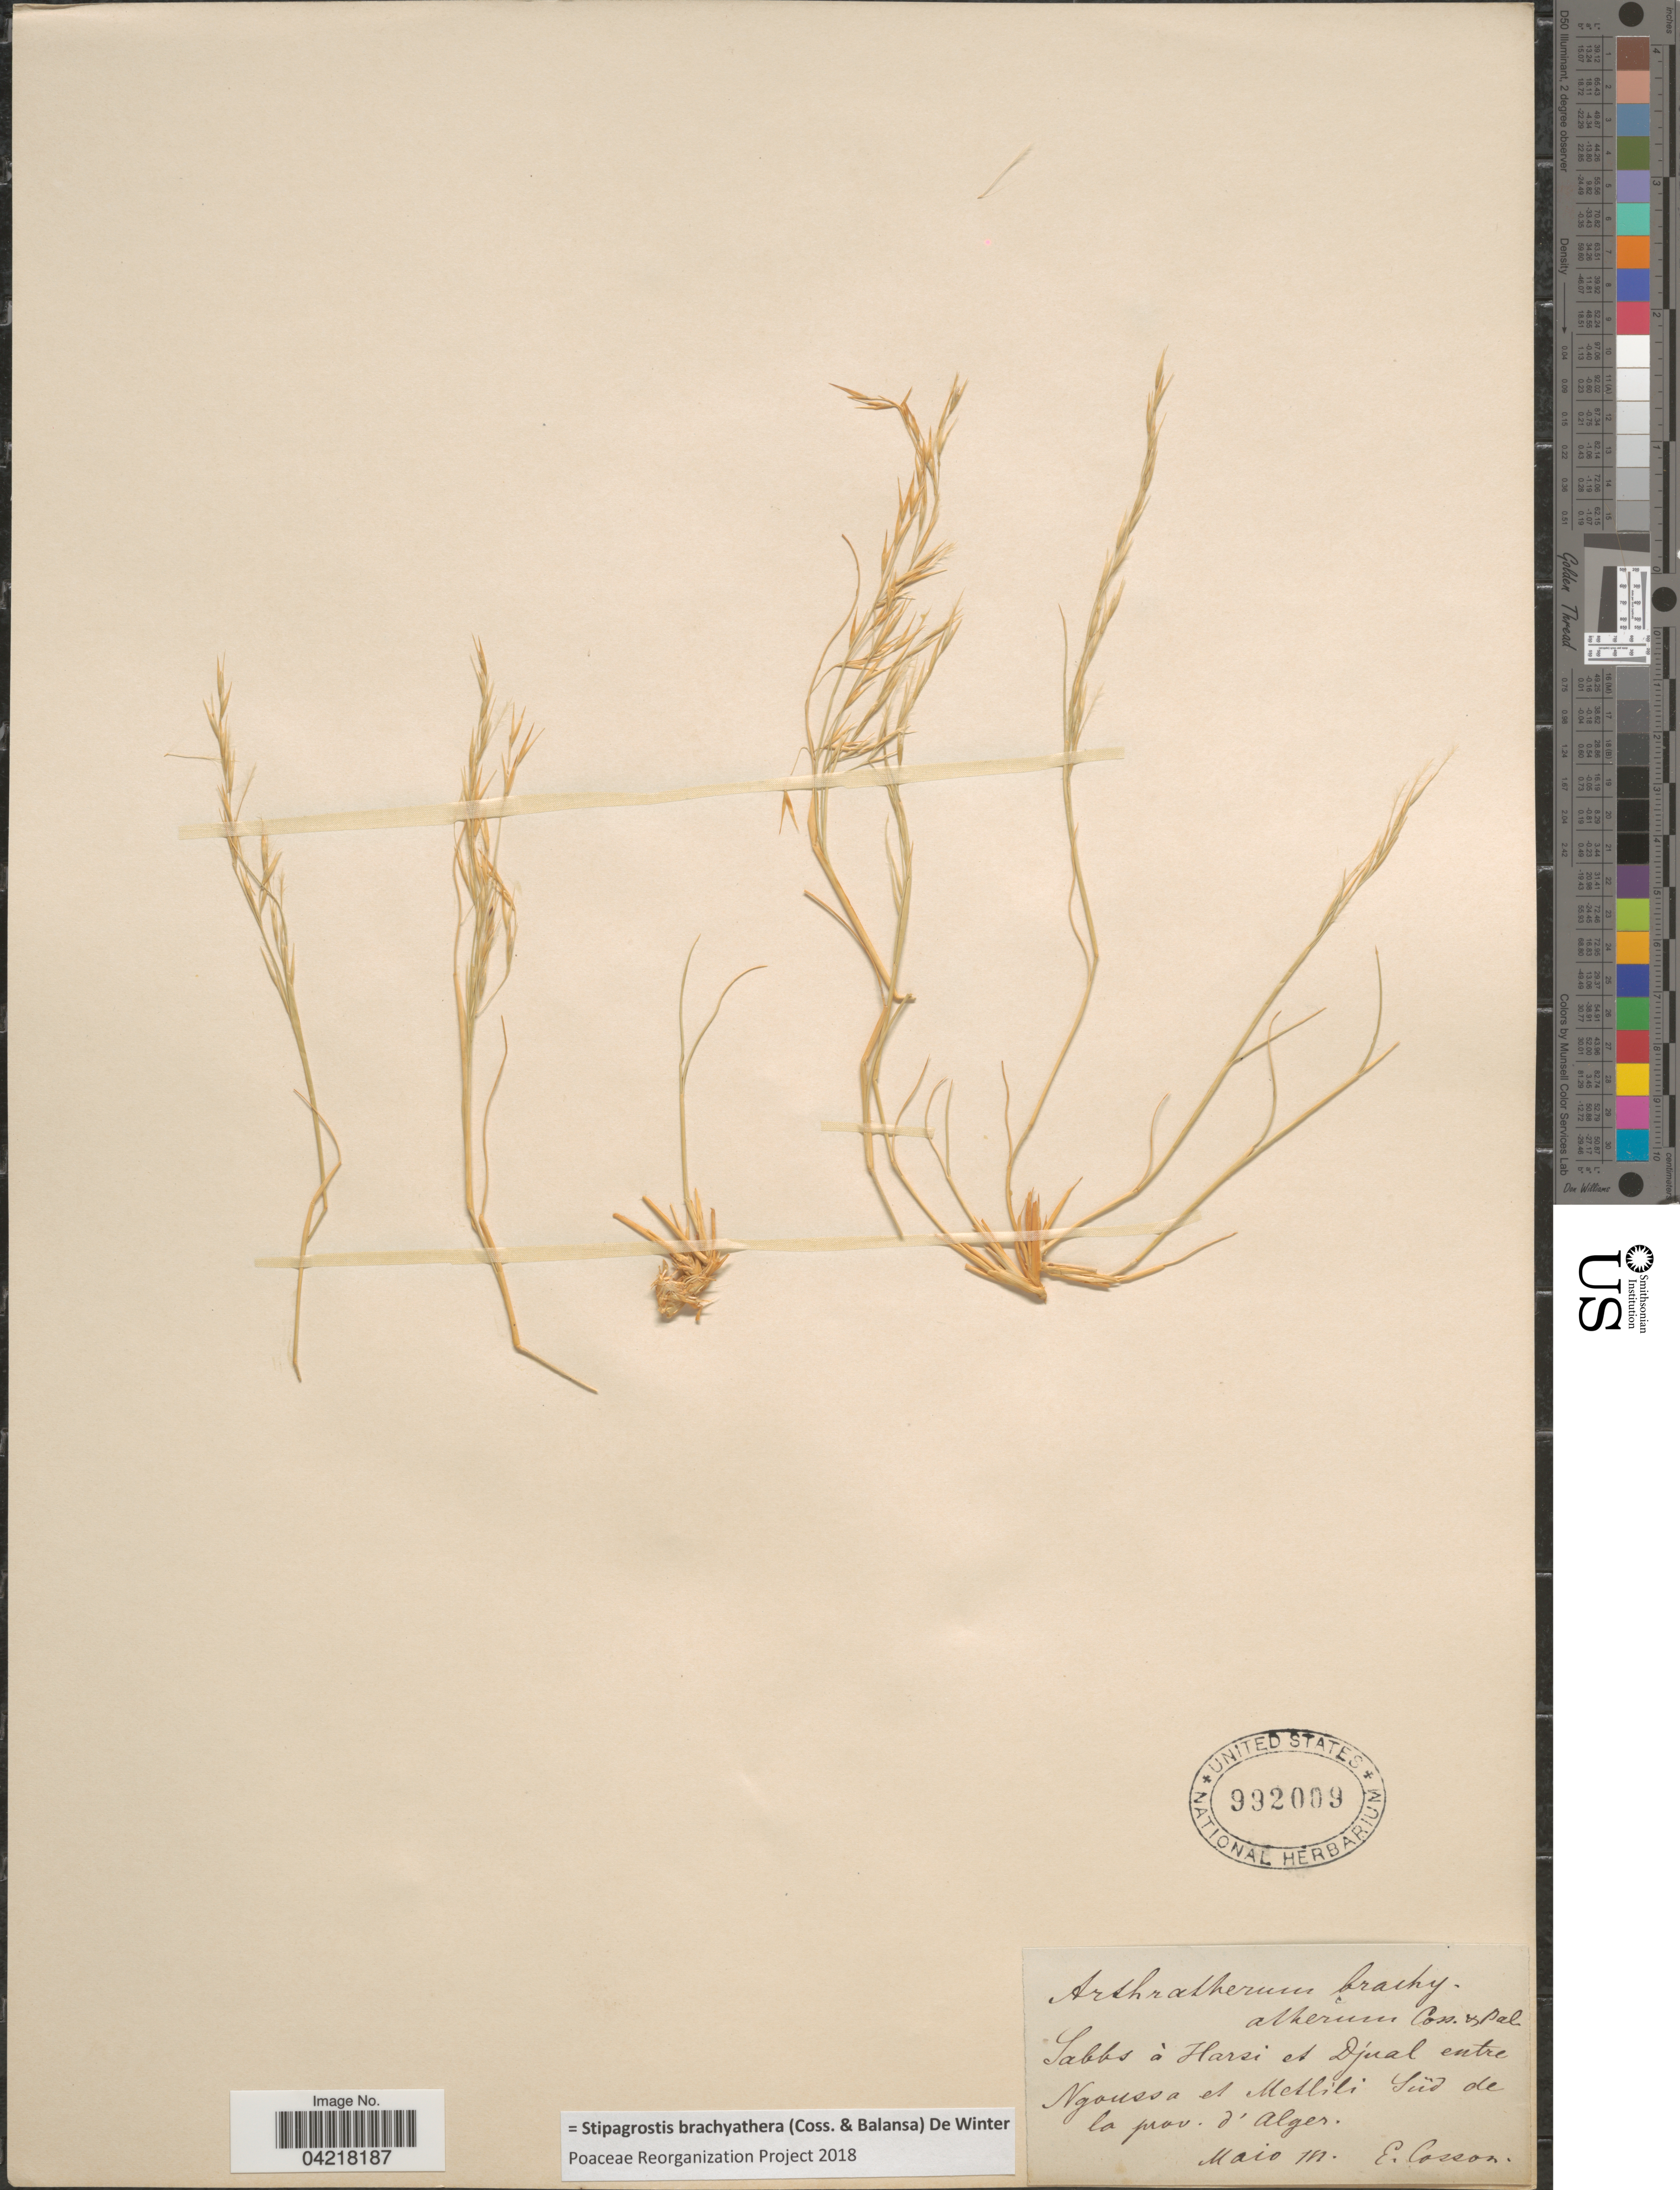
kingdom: Plantae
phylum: Tracheophyta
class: Liliopsida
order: Poales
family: Poaceae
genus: Stipagrostis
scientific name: Stipagrostis brachyathera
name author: (Coss. & Balansa) De Winter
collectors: E. Cosson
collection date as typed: Transcribed d/m/y: /5/11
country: Algeria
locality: Sabbs à Harsi et Djual entre Ngoussa et Metlili Sûd de la prov. d'Alger.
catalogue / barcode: US 992009